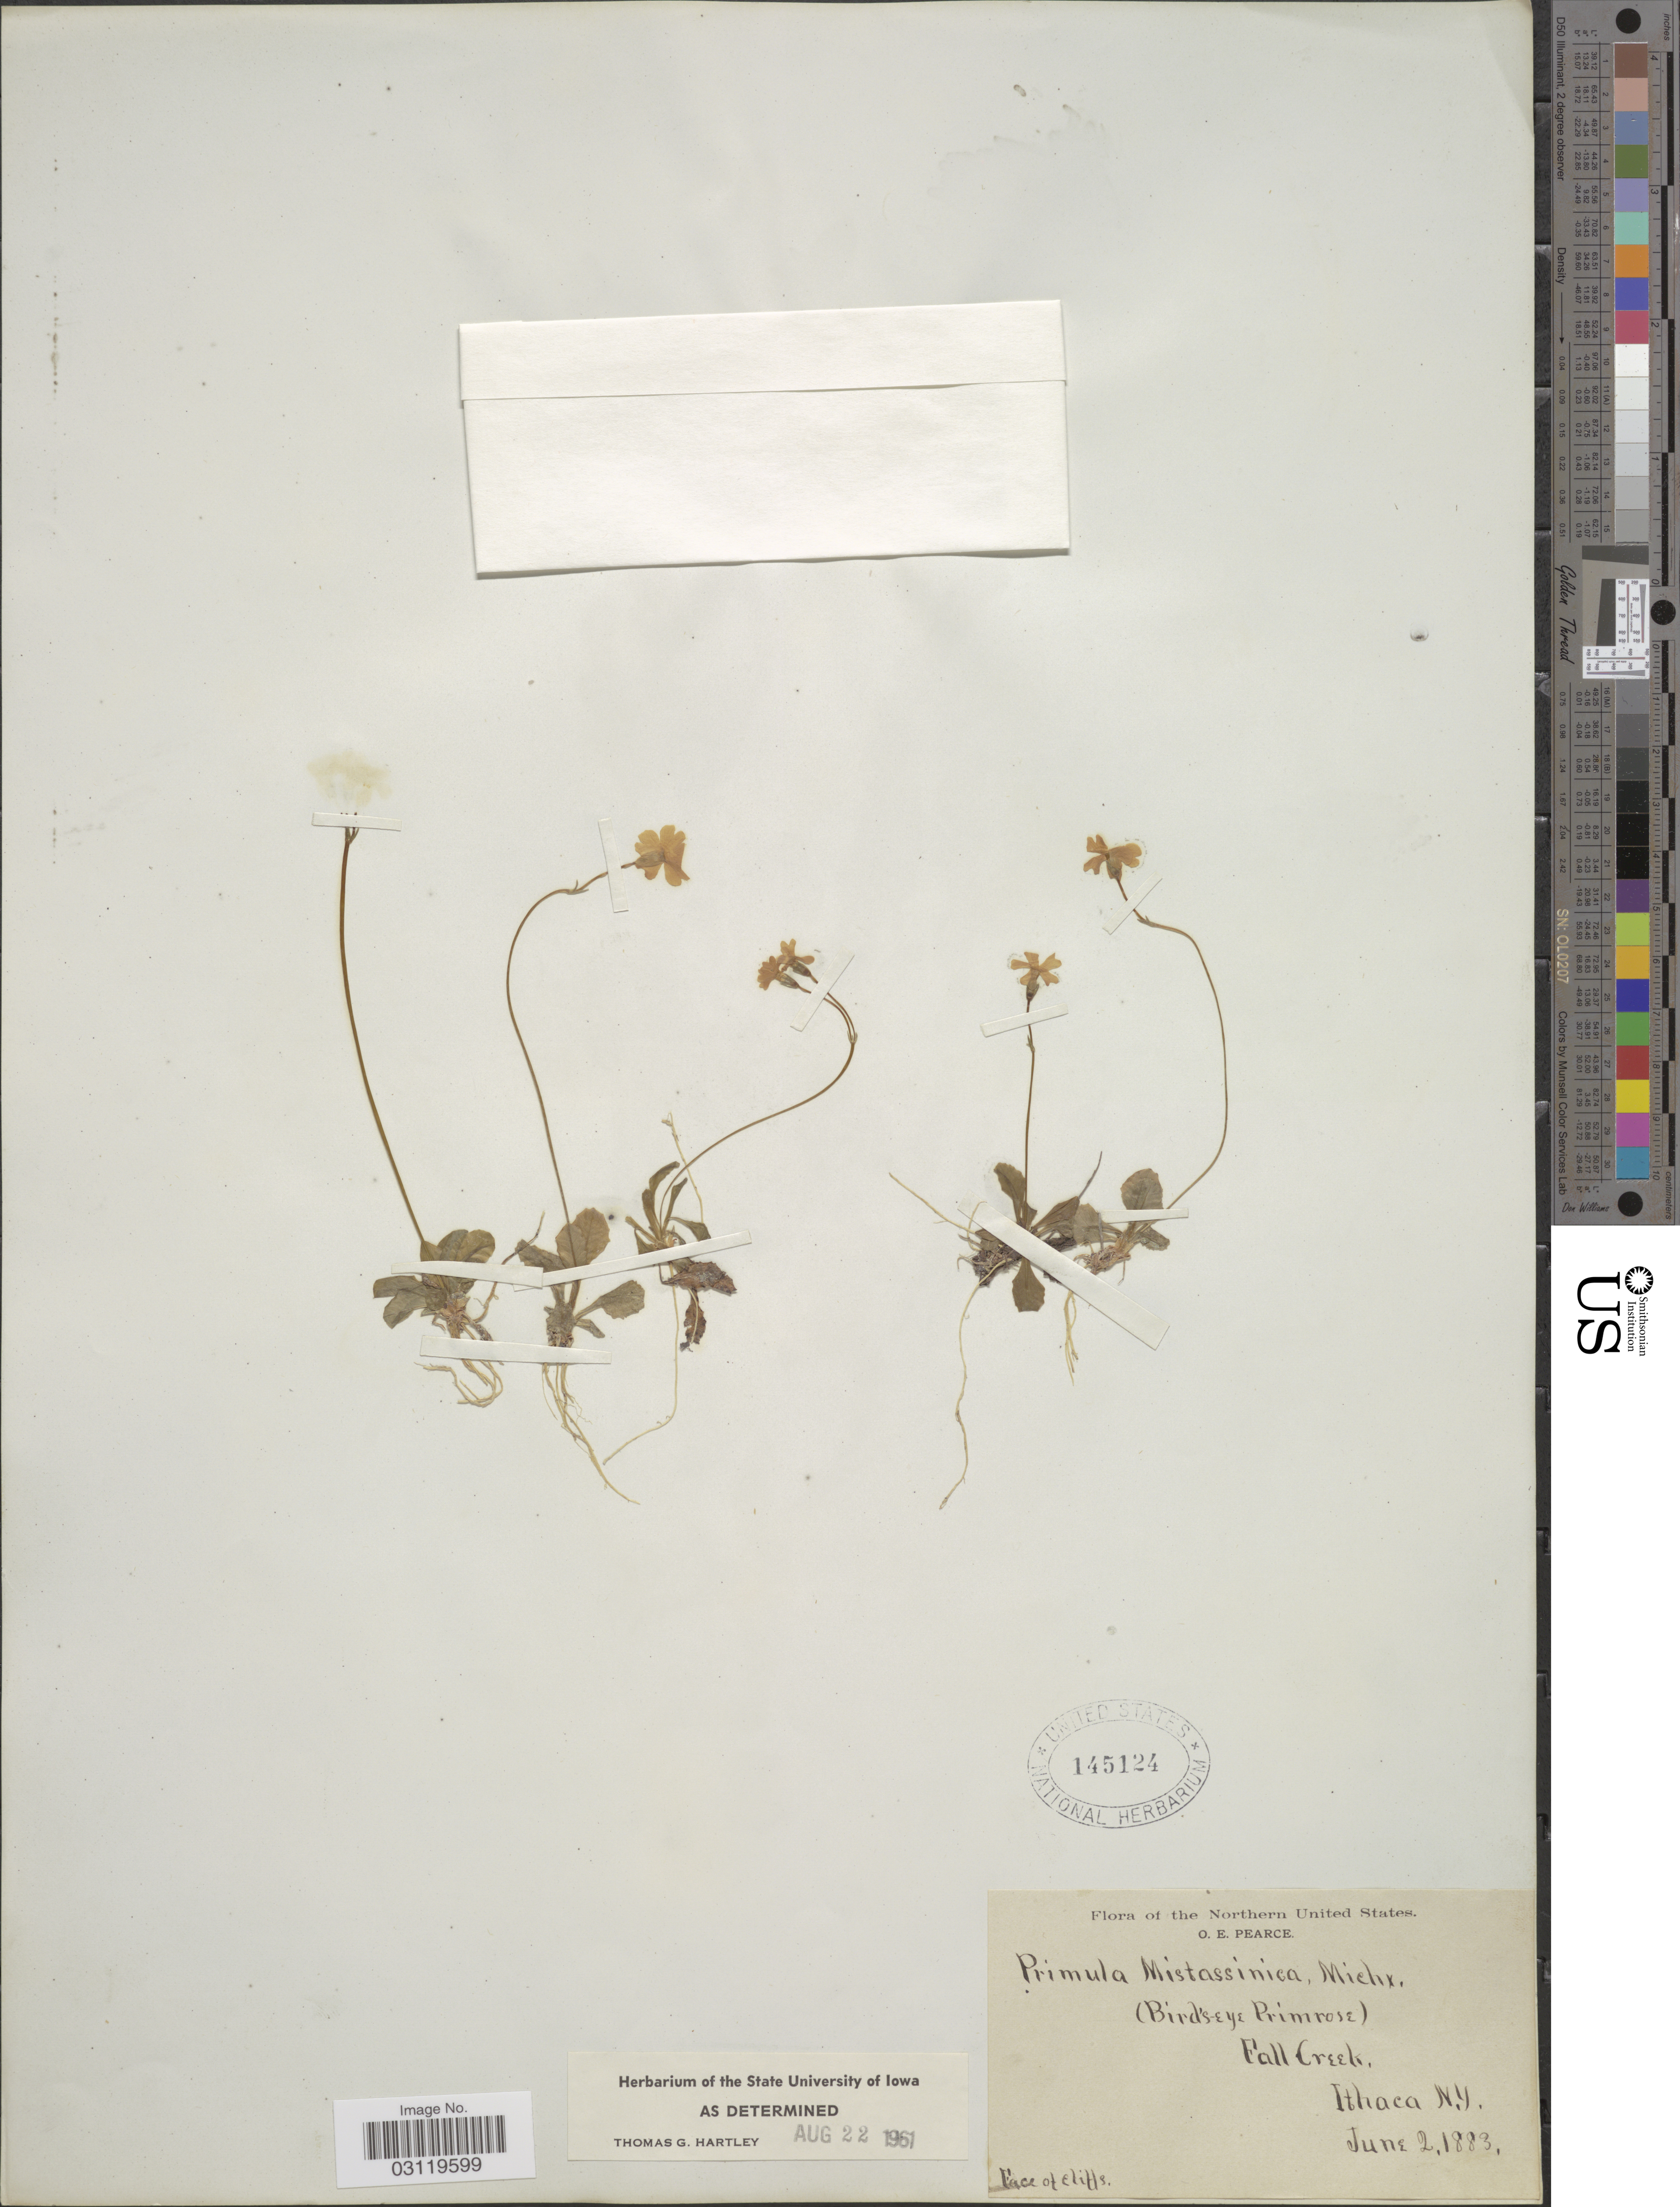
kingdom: Plantae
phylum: Tracheophyta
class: Magnoliopsida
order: Ericales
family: Primulaceae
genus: Primula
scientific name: Primula mistassinica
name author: Michx.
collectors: O. E. Pearce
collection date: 1883-06-02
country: United States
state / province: New York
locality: Northern United States, Fall Creek, Ithaca NY.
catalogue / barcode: US 145124